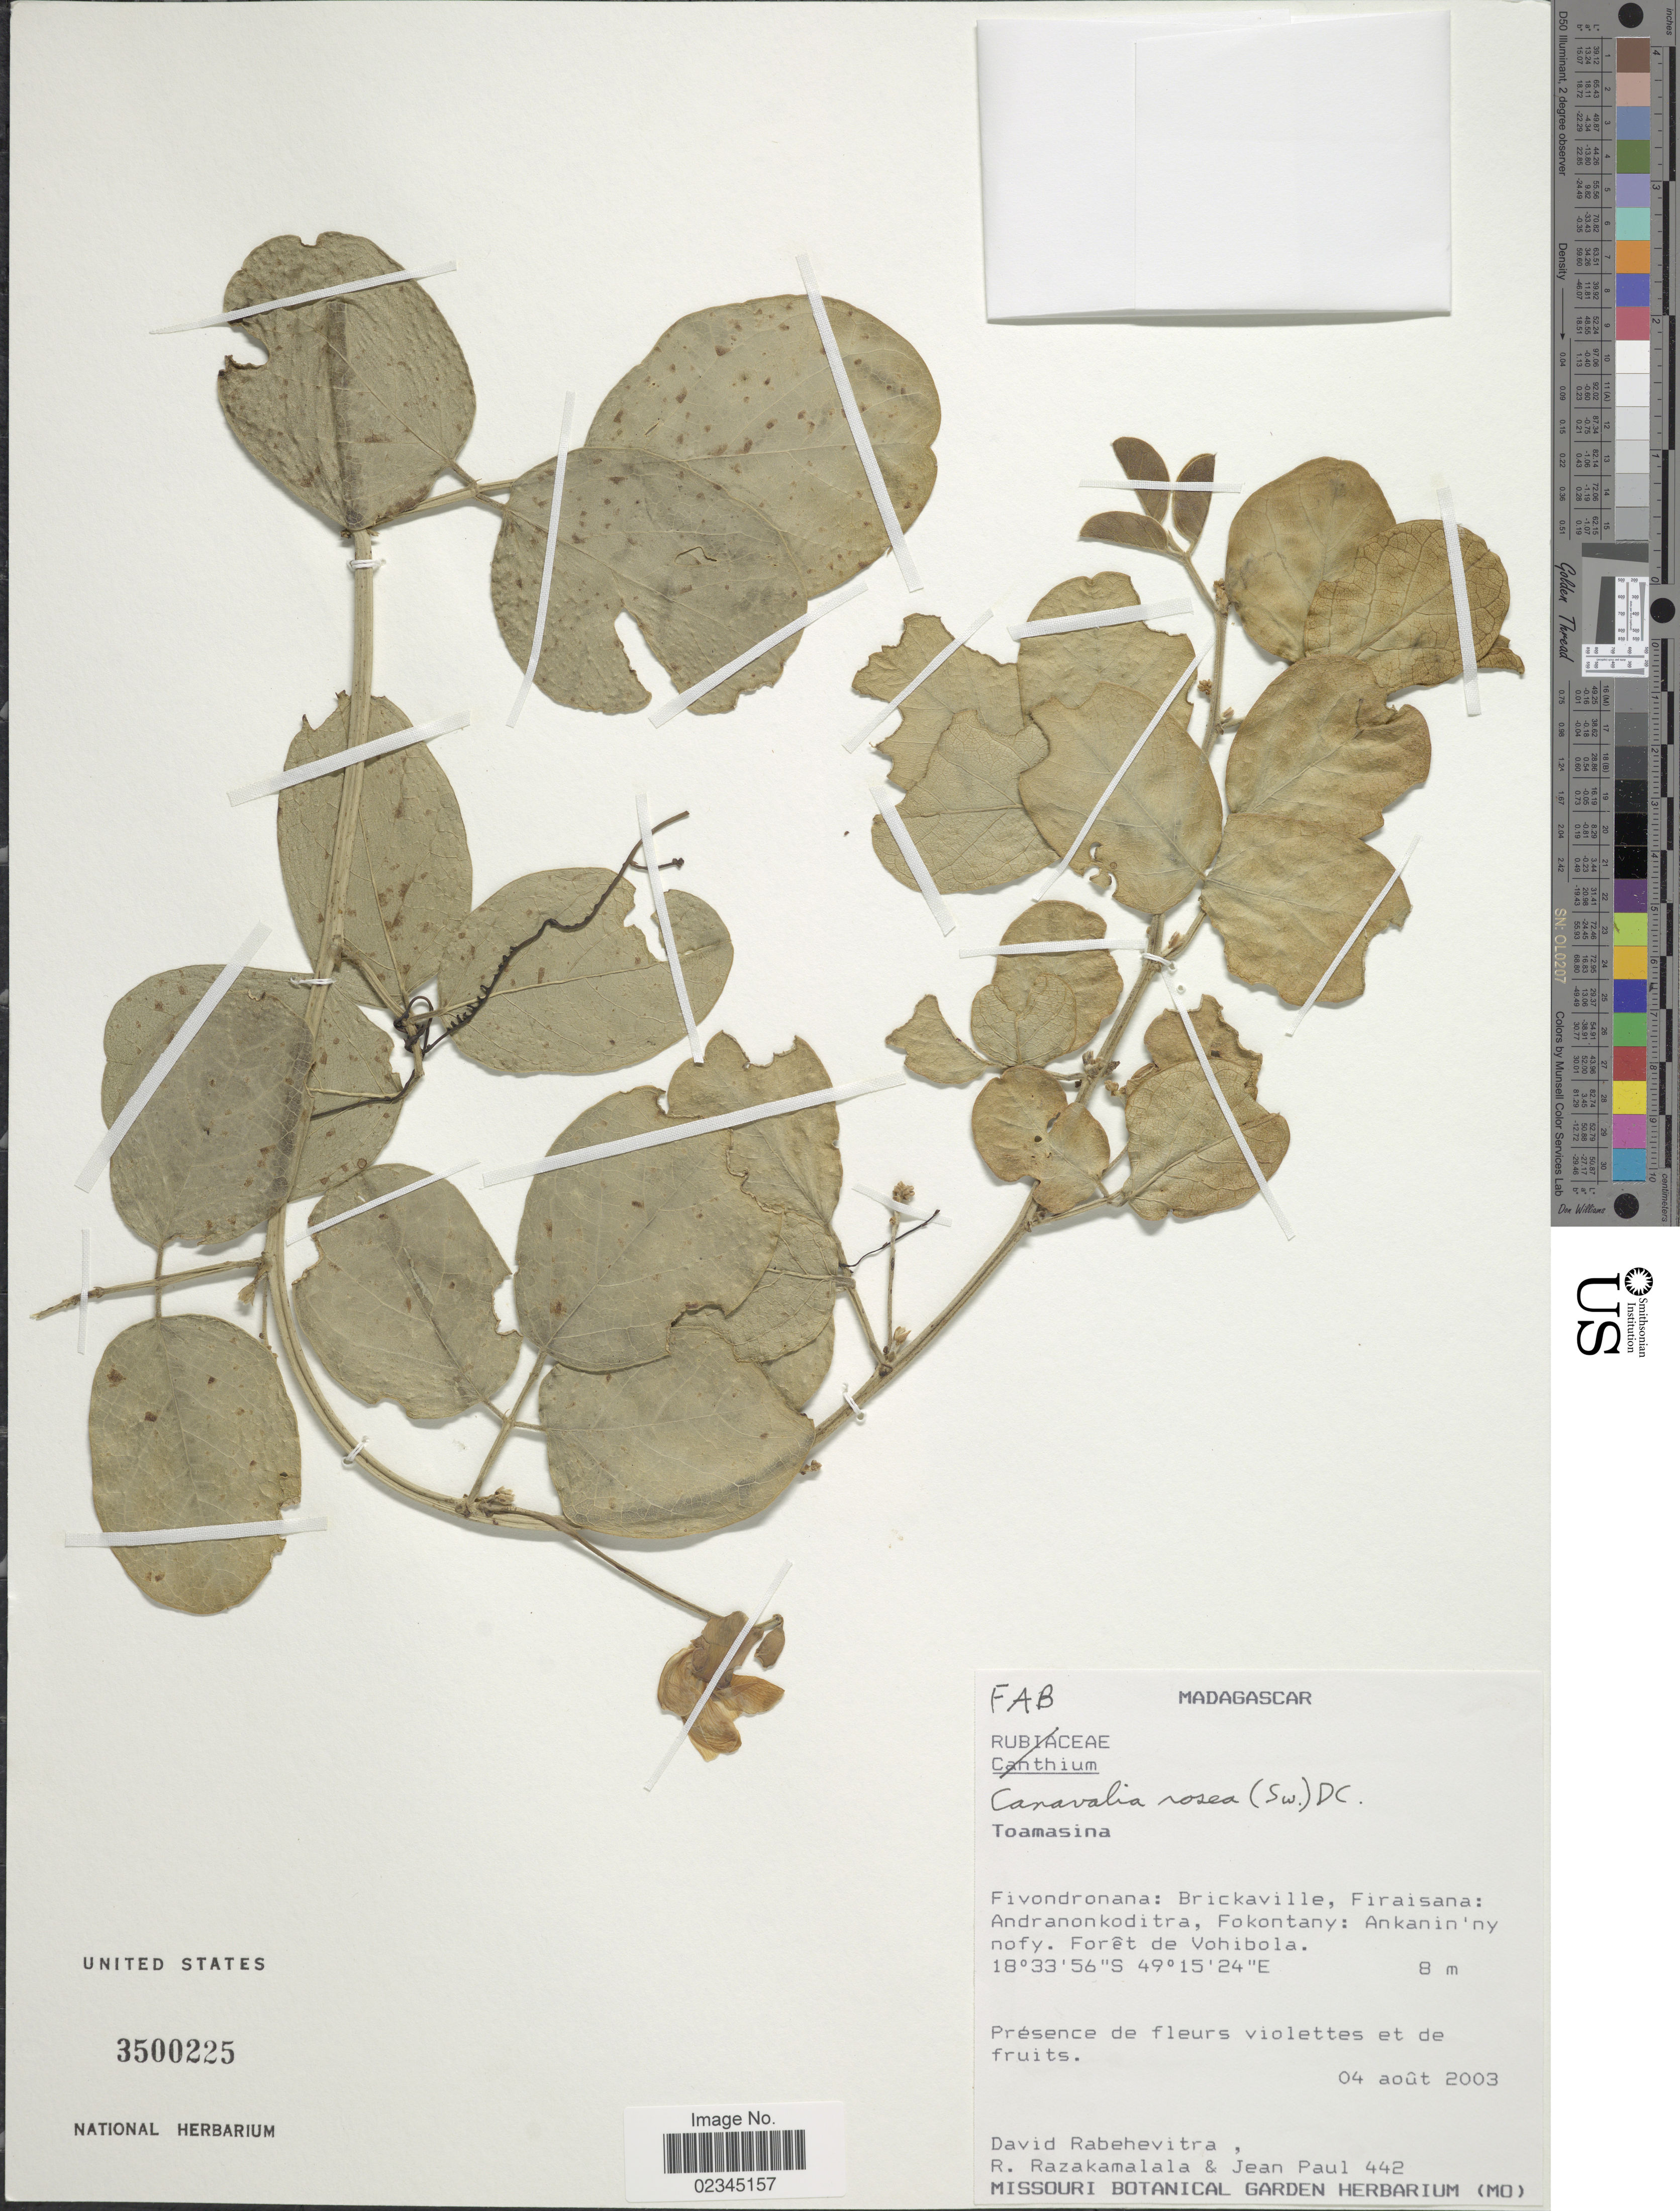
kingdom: Plantae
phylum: Tracheophyta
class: Magnoliopsida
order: Fabales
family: Fabaceae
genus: Canavalia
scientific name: Canavalia rosea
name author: (Sw.) DC.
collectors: D. Rabehevitra, R. Razakamalala & J. Paul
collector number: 442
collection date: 2003-08-04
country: Madagascar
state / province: Atsinanana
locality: Fivondronana: Brickaville, Firaisana: Andranonkoditra, Fokontany: Ankanin'ny nofy.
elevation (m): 8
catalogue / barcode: US 3500225